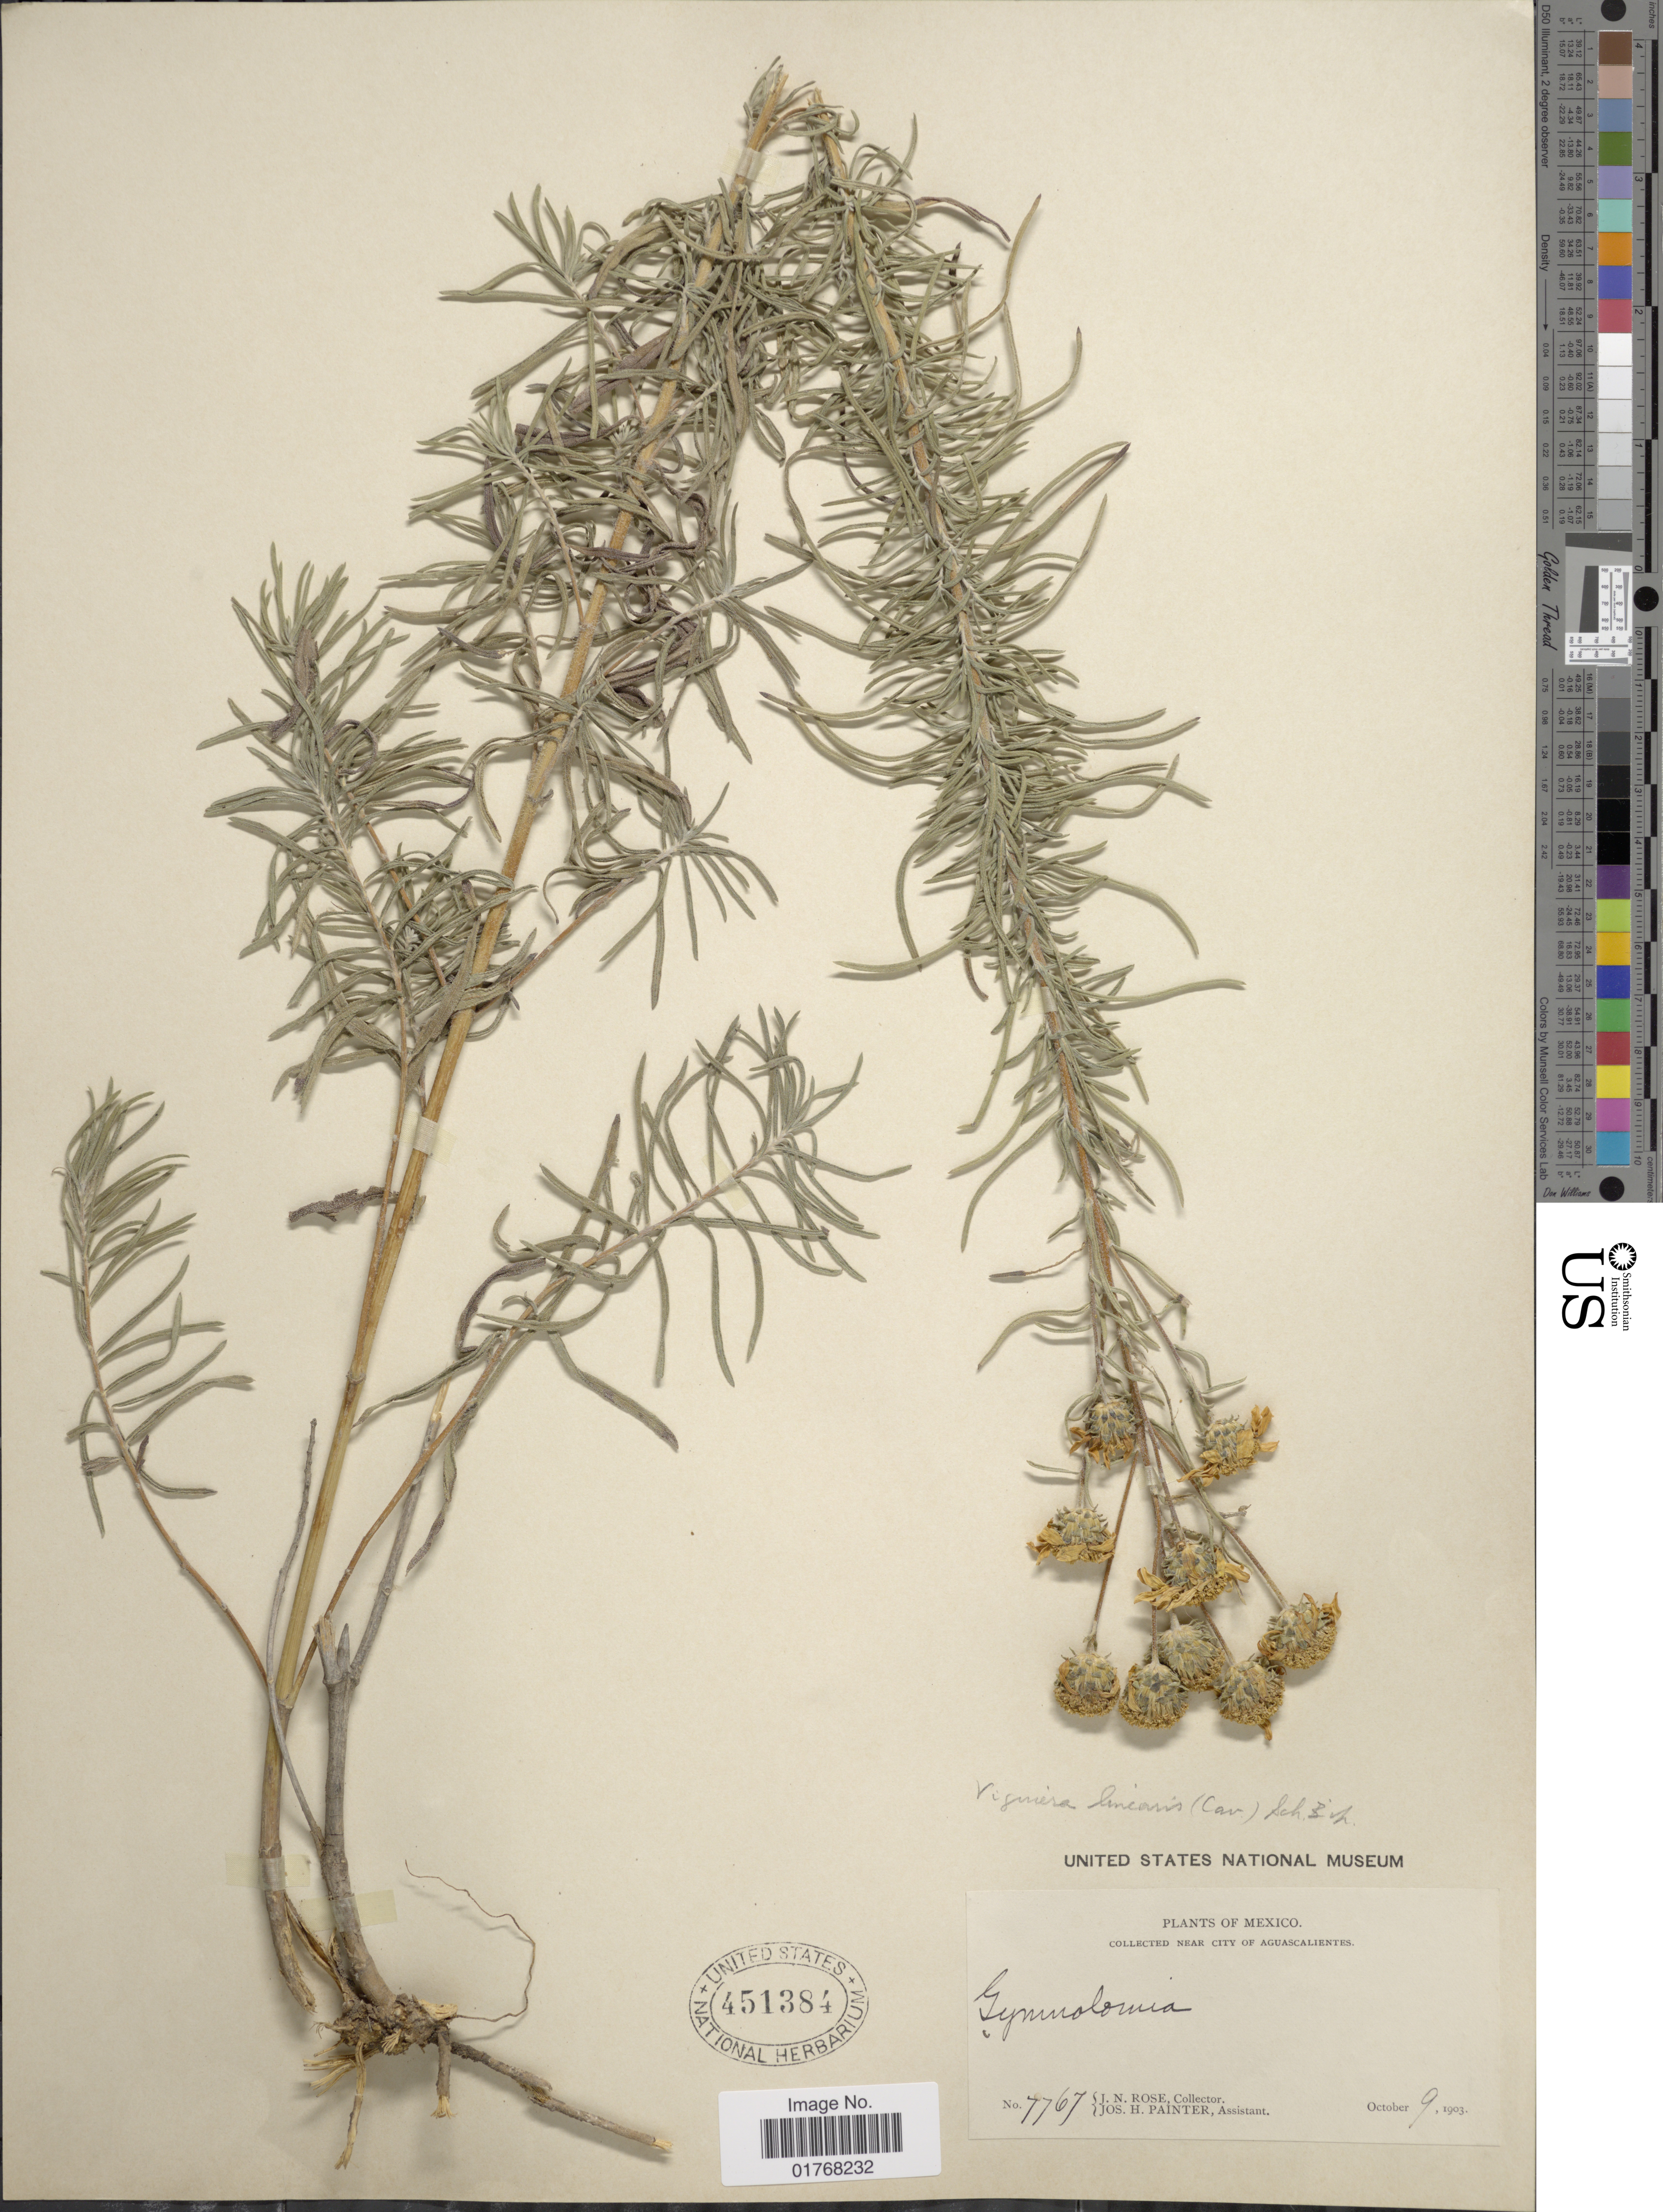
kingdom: Plantae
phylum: Tracheophyta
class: Magnoliopsida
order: Asterales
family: Asteraceae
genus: Viguiera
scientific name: Viguiera linearis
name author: (Cav.) Sch. Bip. & Hemsl.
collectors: J. N. Rose & J. H. Painter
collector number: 7767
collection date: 1903-10-09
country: Mexico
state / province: Aguascalientes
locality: Near City of Aguascalientes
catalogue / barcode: US 451384